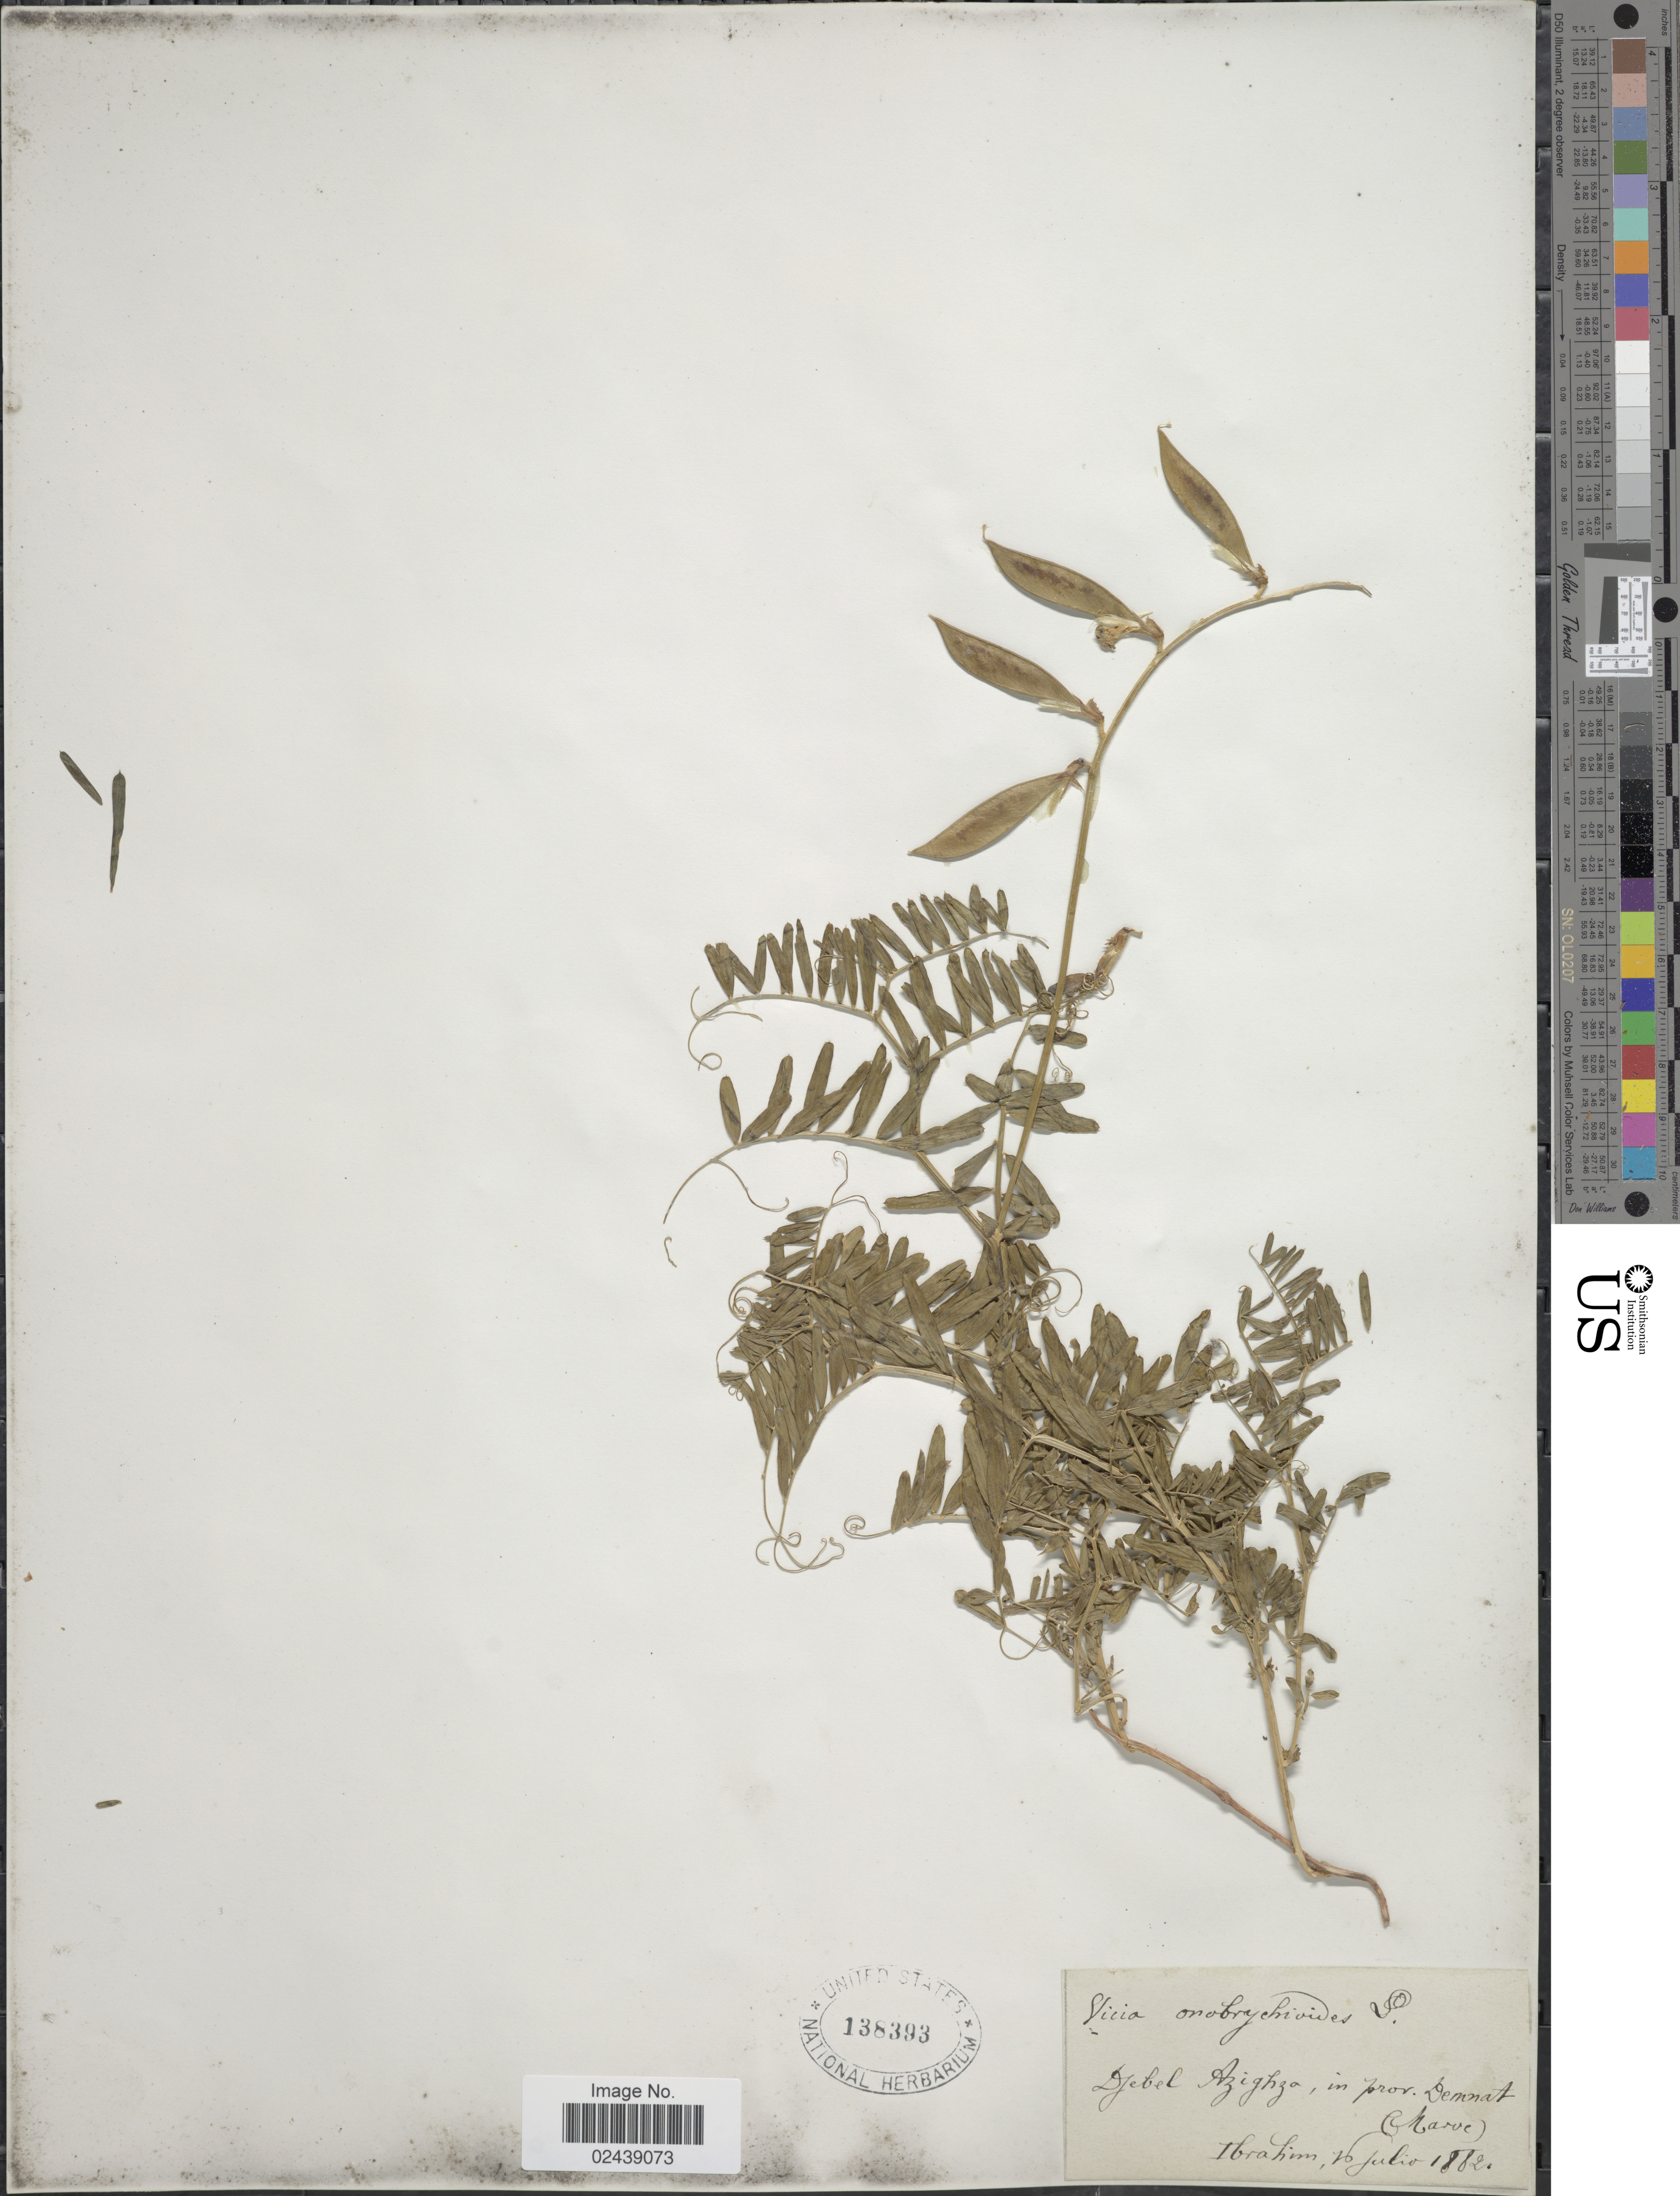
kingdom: Plantae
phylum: Tracheophyta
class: Magnoliopsida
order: Fabales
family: Fabaceae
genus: Vicia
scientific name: Vicia onobrychioides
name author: L.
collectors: -. Ibrahim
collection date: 1882-07-16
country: Morocco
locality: Djebel Azighza, in prov. Demnat (Marve)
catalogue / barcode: US 138393